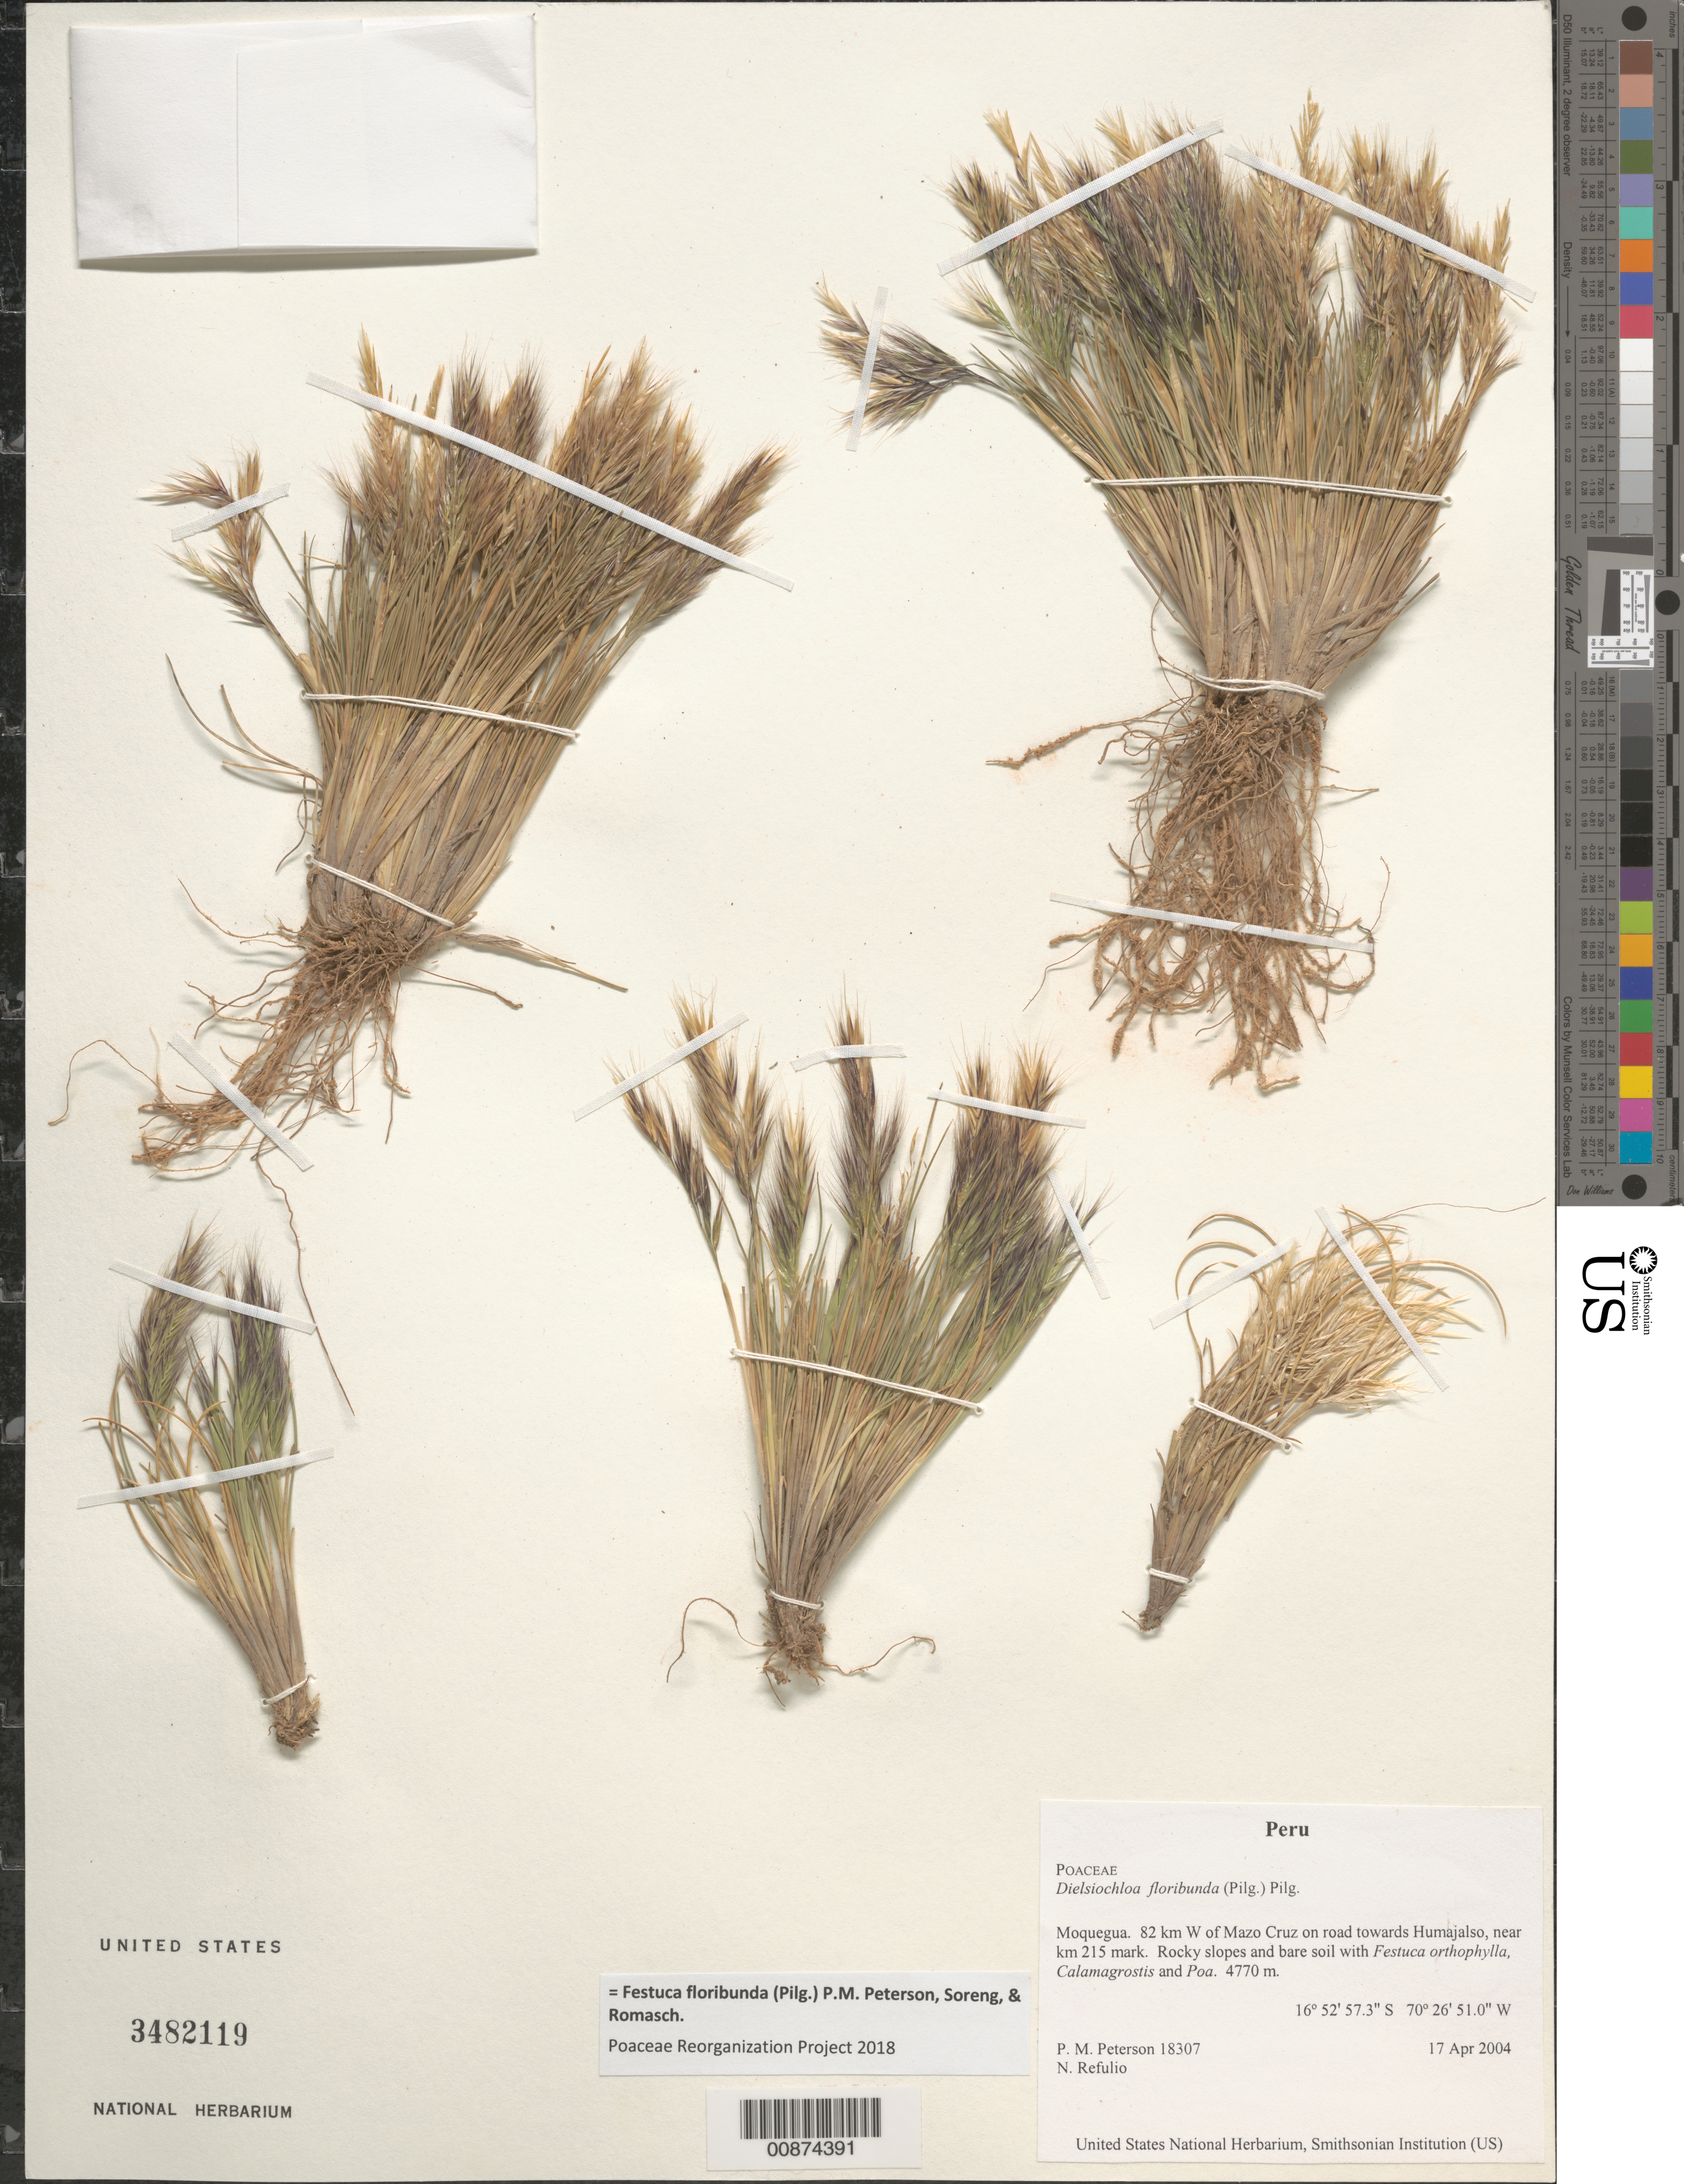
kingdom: Plantae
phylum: Tracheophyta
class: Liliopsida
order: Poales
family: Poaceae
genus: Festuca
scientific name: Festuca floribunda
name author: (Pilg.) P.M. Peterson et al.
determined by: Poaceae Reorganization Project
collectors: P. M. Peterson & N. Refulio-Rodríguez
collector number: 18307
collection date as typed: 17 Apr 2004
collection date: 2004-04-17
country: Peru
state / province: Moquegua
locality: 82 km W of Mazo Cruz on road towards Humajalso, near km 215 mark. Rocky slopes and bare soil with Festuca orthophylla, Calamagrostis and Poa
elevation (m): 4770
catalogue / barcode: US 3482119